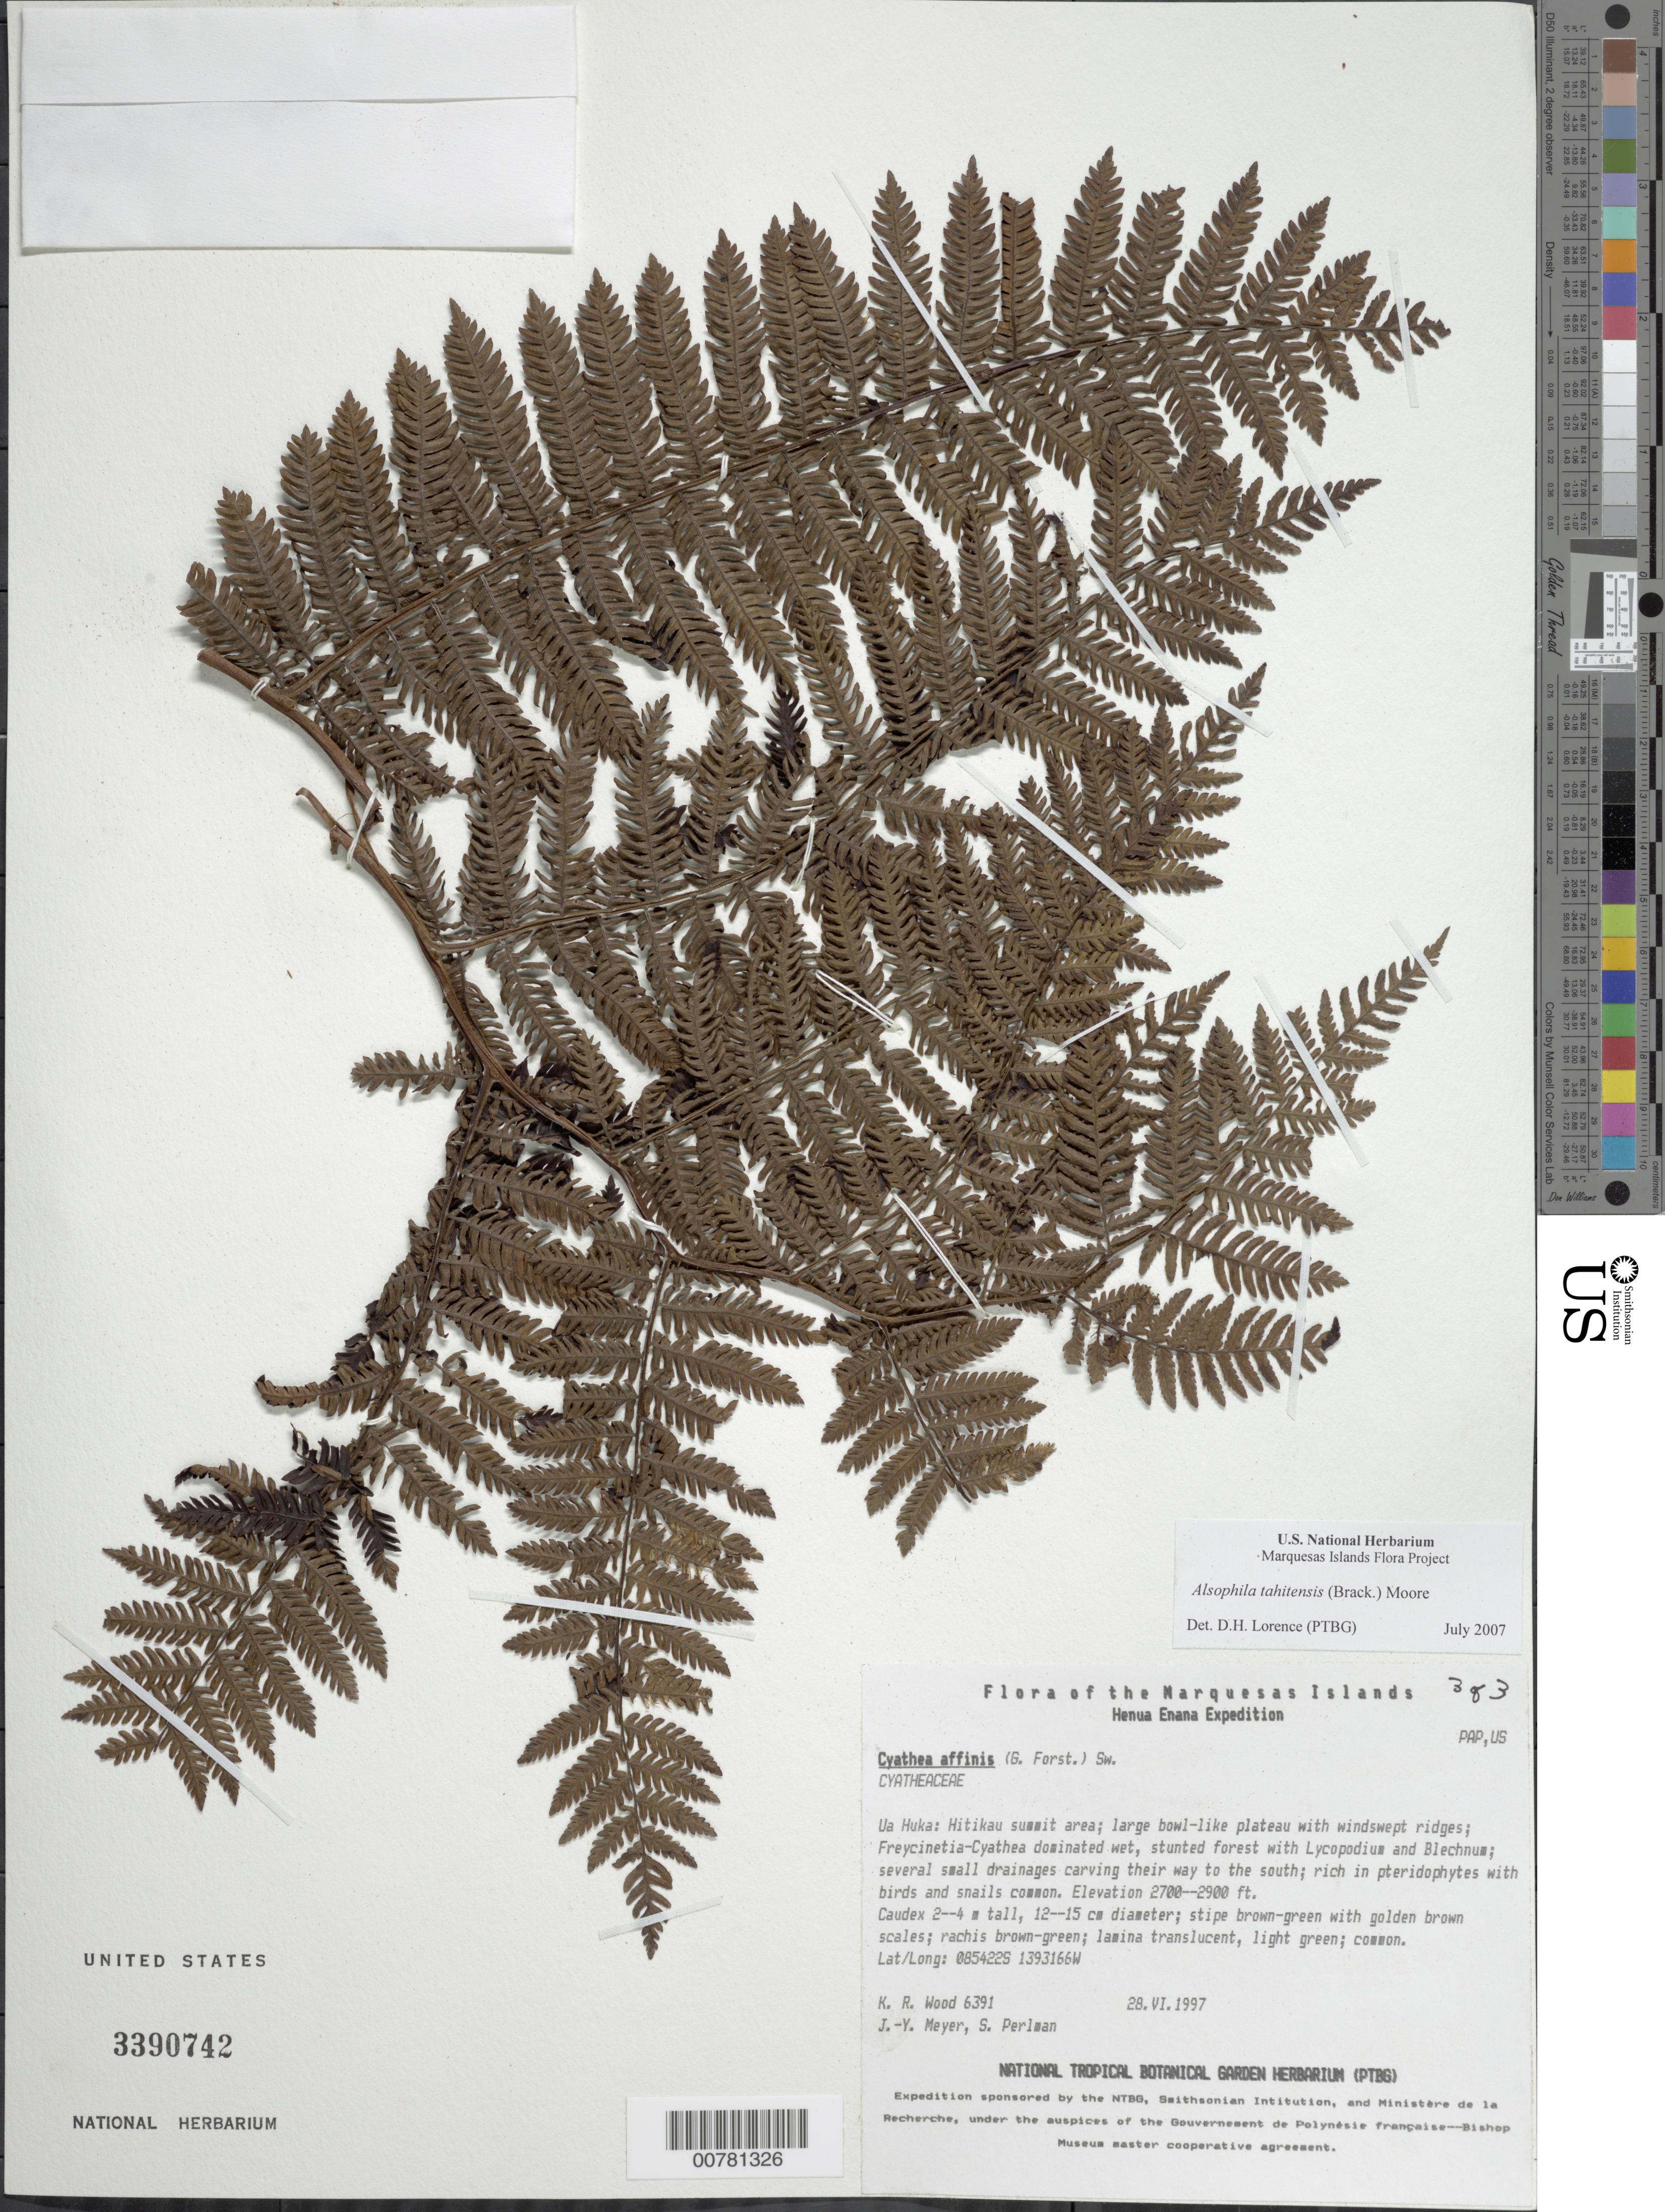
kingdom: Plantae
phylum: Tracheophyta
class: Polypodiopsida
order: Cyatheales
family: Cyatheaceae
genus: Alsophila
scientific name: Alsophila tahitensis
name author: Brack. in Wilkes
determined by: Lorence, David H., (PTBG), National Tropical Botanical Garden (UNITED STATES)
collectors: K. R. Wood, J.-Y. Meyer & S. P. Perlman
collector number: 6391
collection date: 1997-06-28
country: French Polynesia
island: Ua Huka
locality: Hitikau summit area, large bowl-like plateau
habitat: Windswept ridges, Freycinetia - Cyathea dominated wet stunted forest, rich in pteridophytes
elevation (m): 823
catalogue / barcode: US 3390742